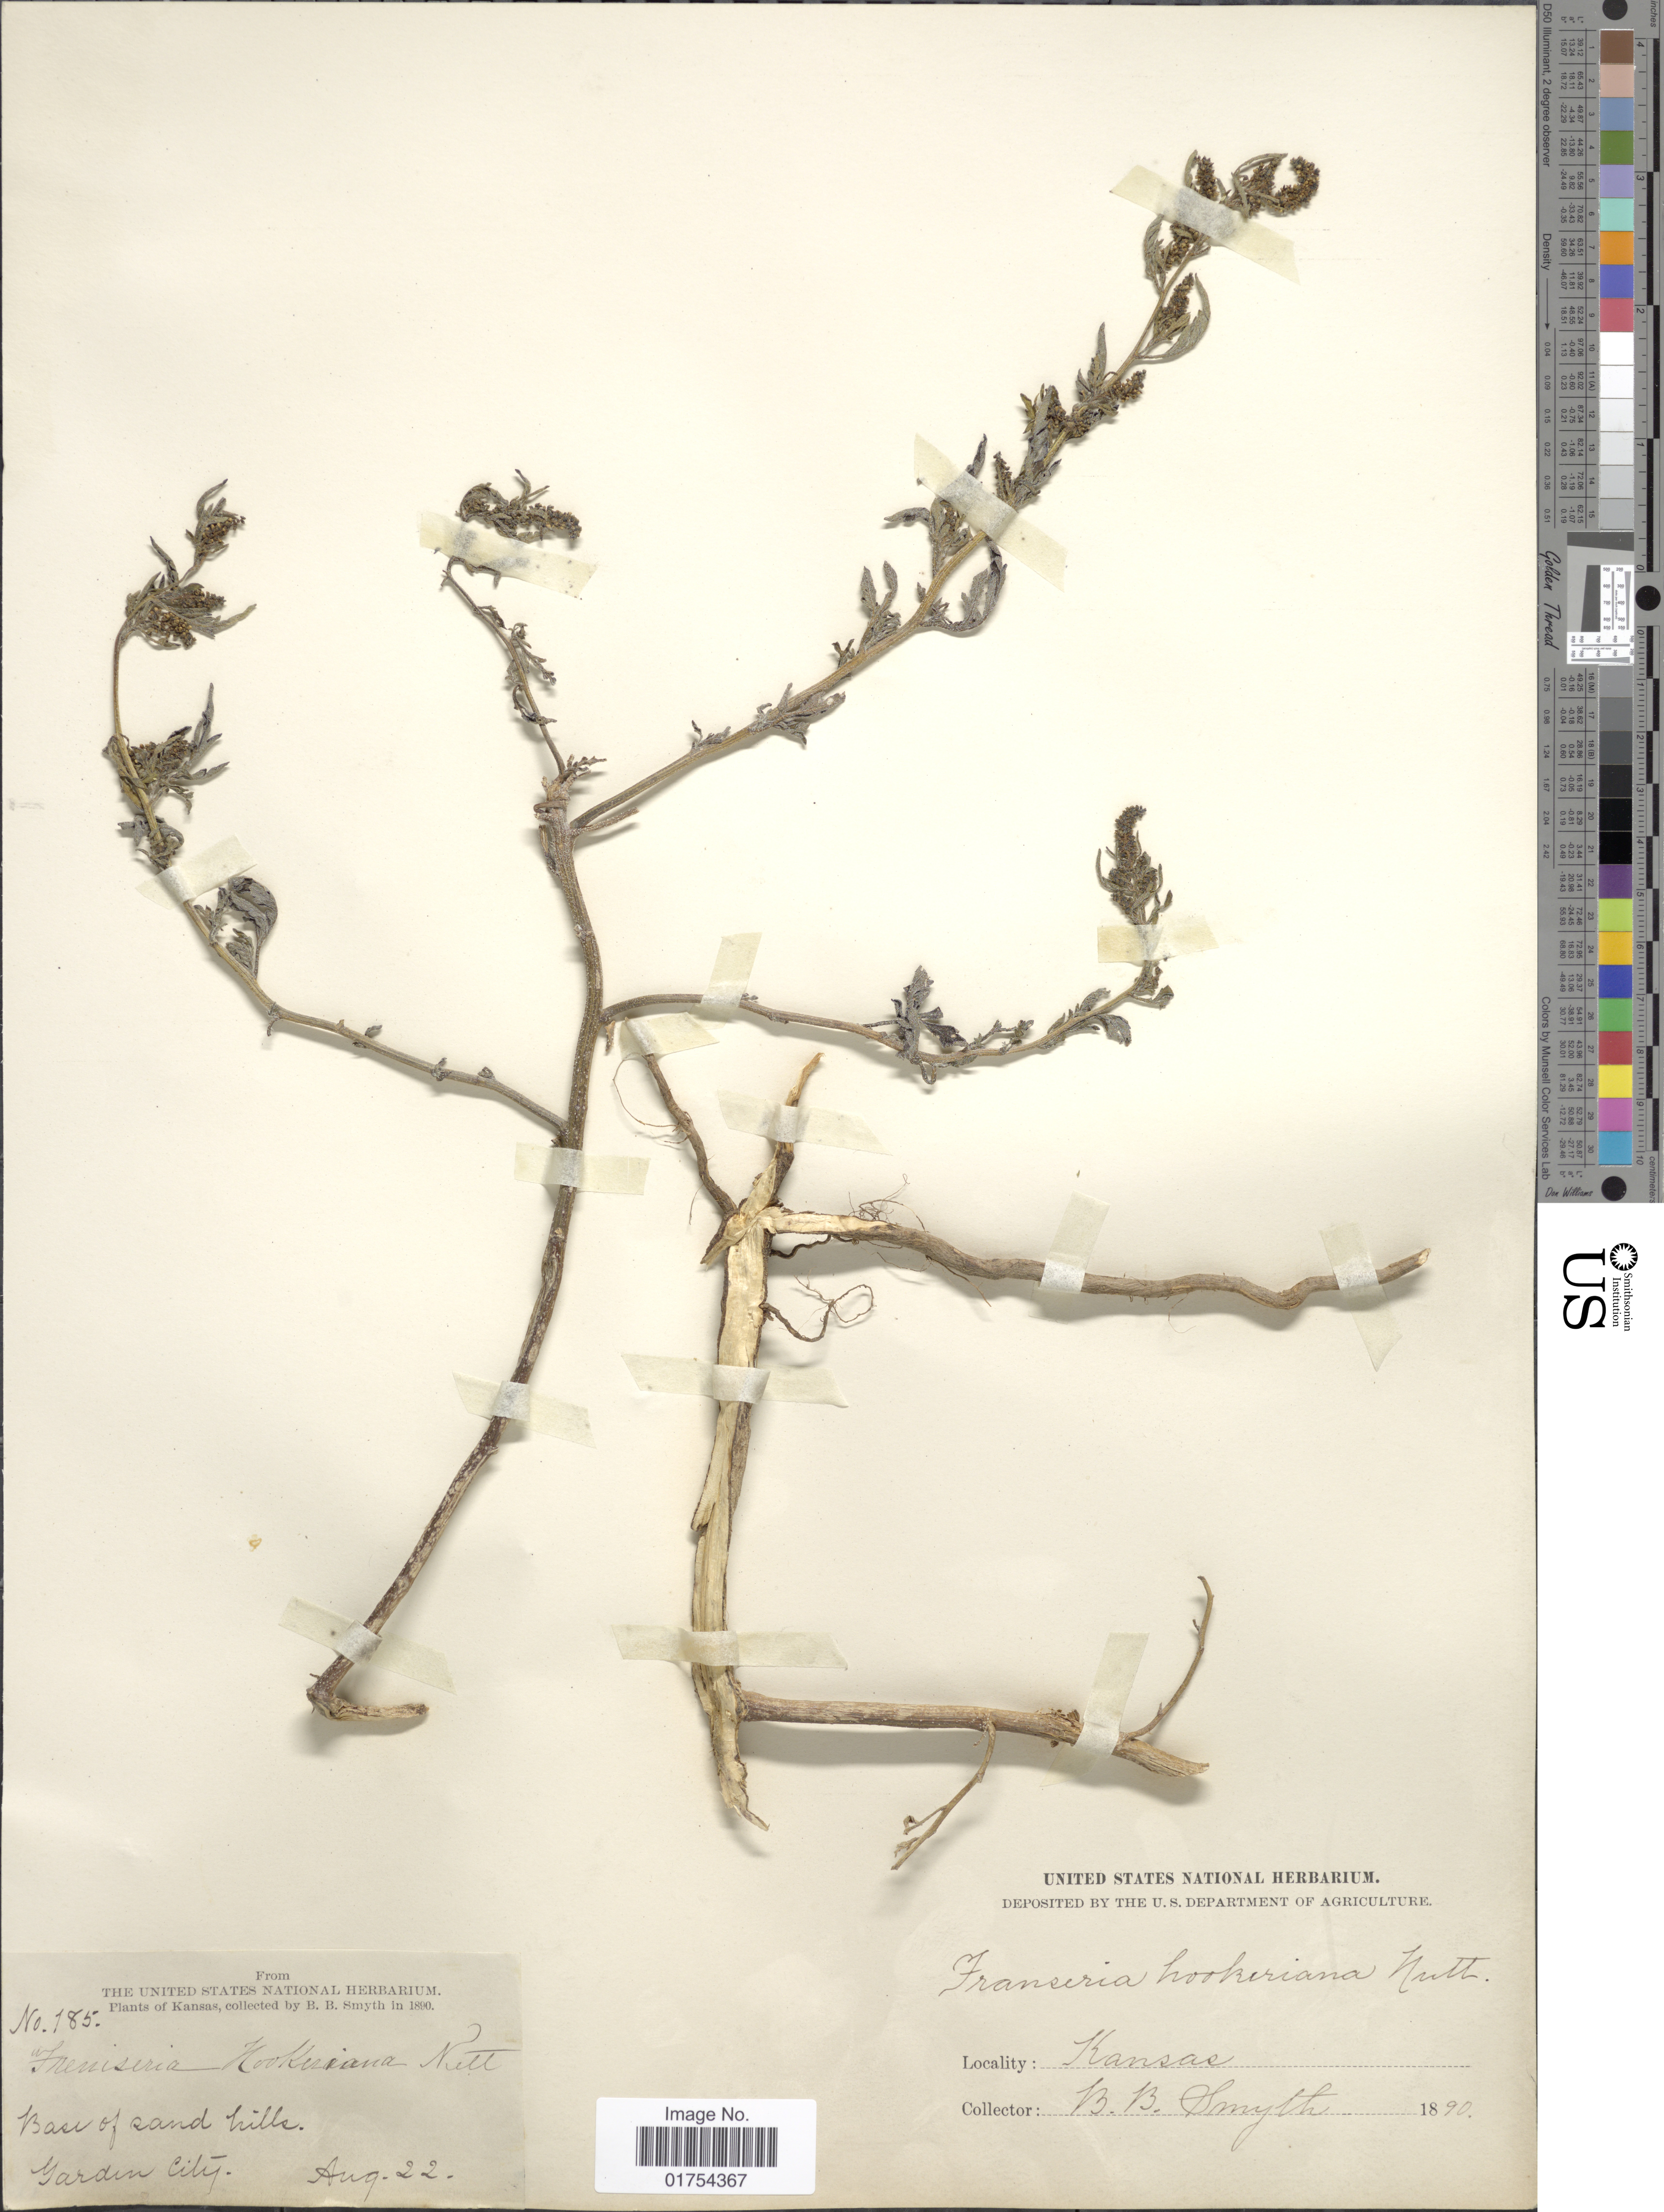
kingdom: Plantae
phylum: Tracheophyta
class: Magnoliopsida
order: Asterales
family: Asteraceae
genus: Franseria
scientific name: Franseria acanthicarpa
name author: Coville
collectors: B. Smyth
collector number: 185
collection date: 1890-08-22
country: United States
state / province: Kansas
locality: Base of sand hills, Garden City